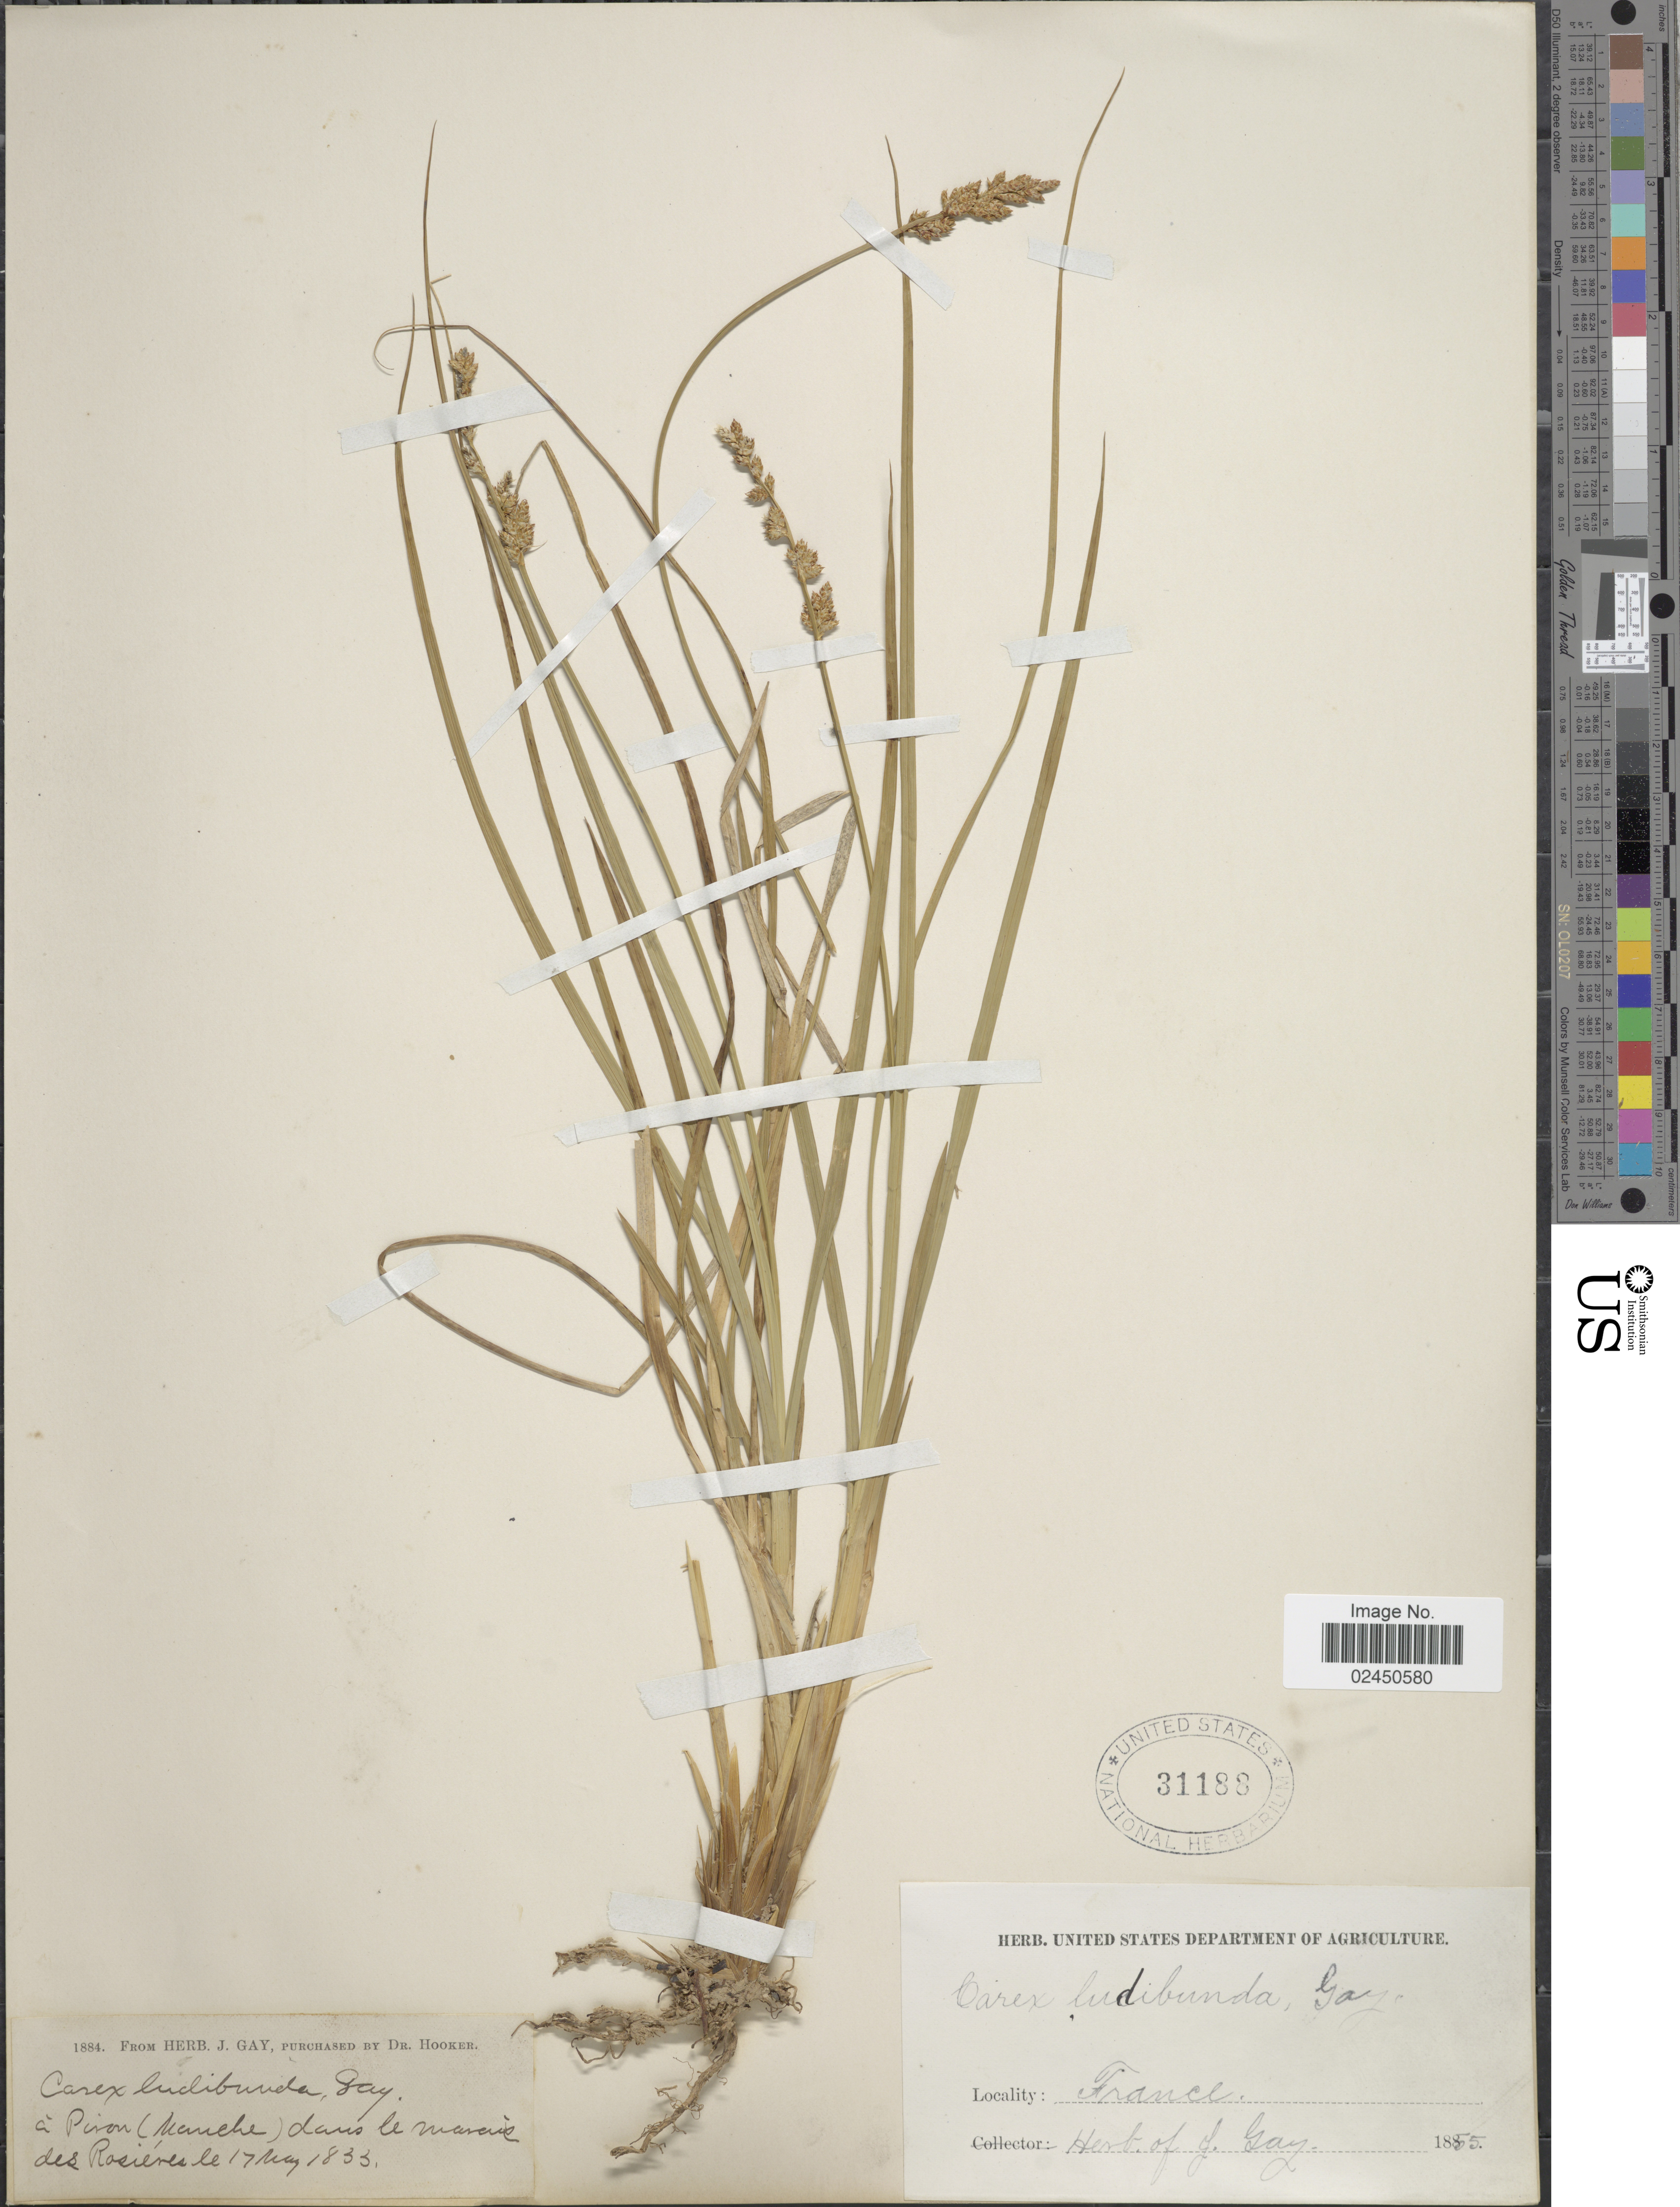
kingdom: Plantae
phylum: Tracheophyta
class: Liliopsida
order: Poales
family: Cyperaceae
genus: Carex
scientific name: Carex x ludibunda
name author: J. Gay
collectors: ex herb. J. Gay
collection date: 1855-05-17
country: France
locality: A Piron (Manche) dans le marais des Rosieres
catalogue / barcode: US 31188